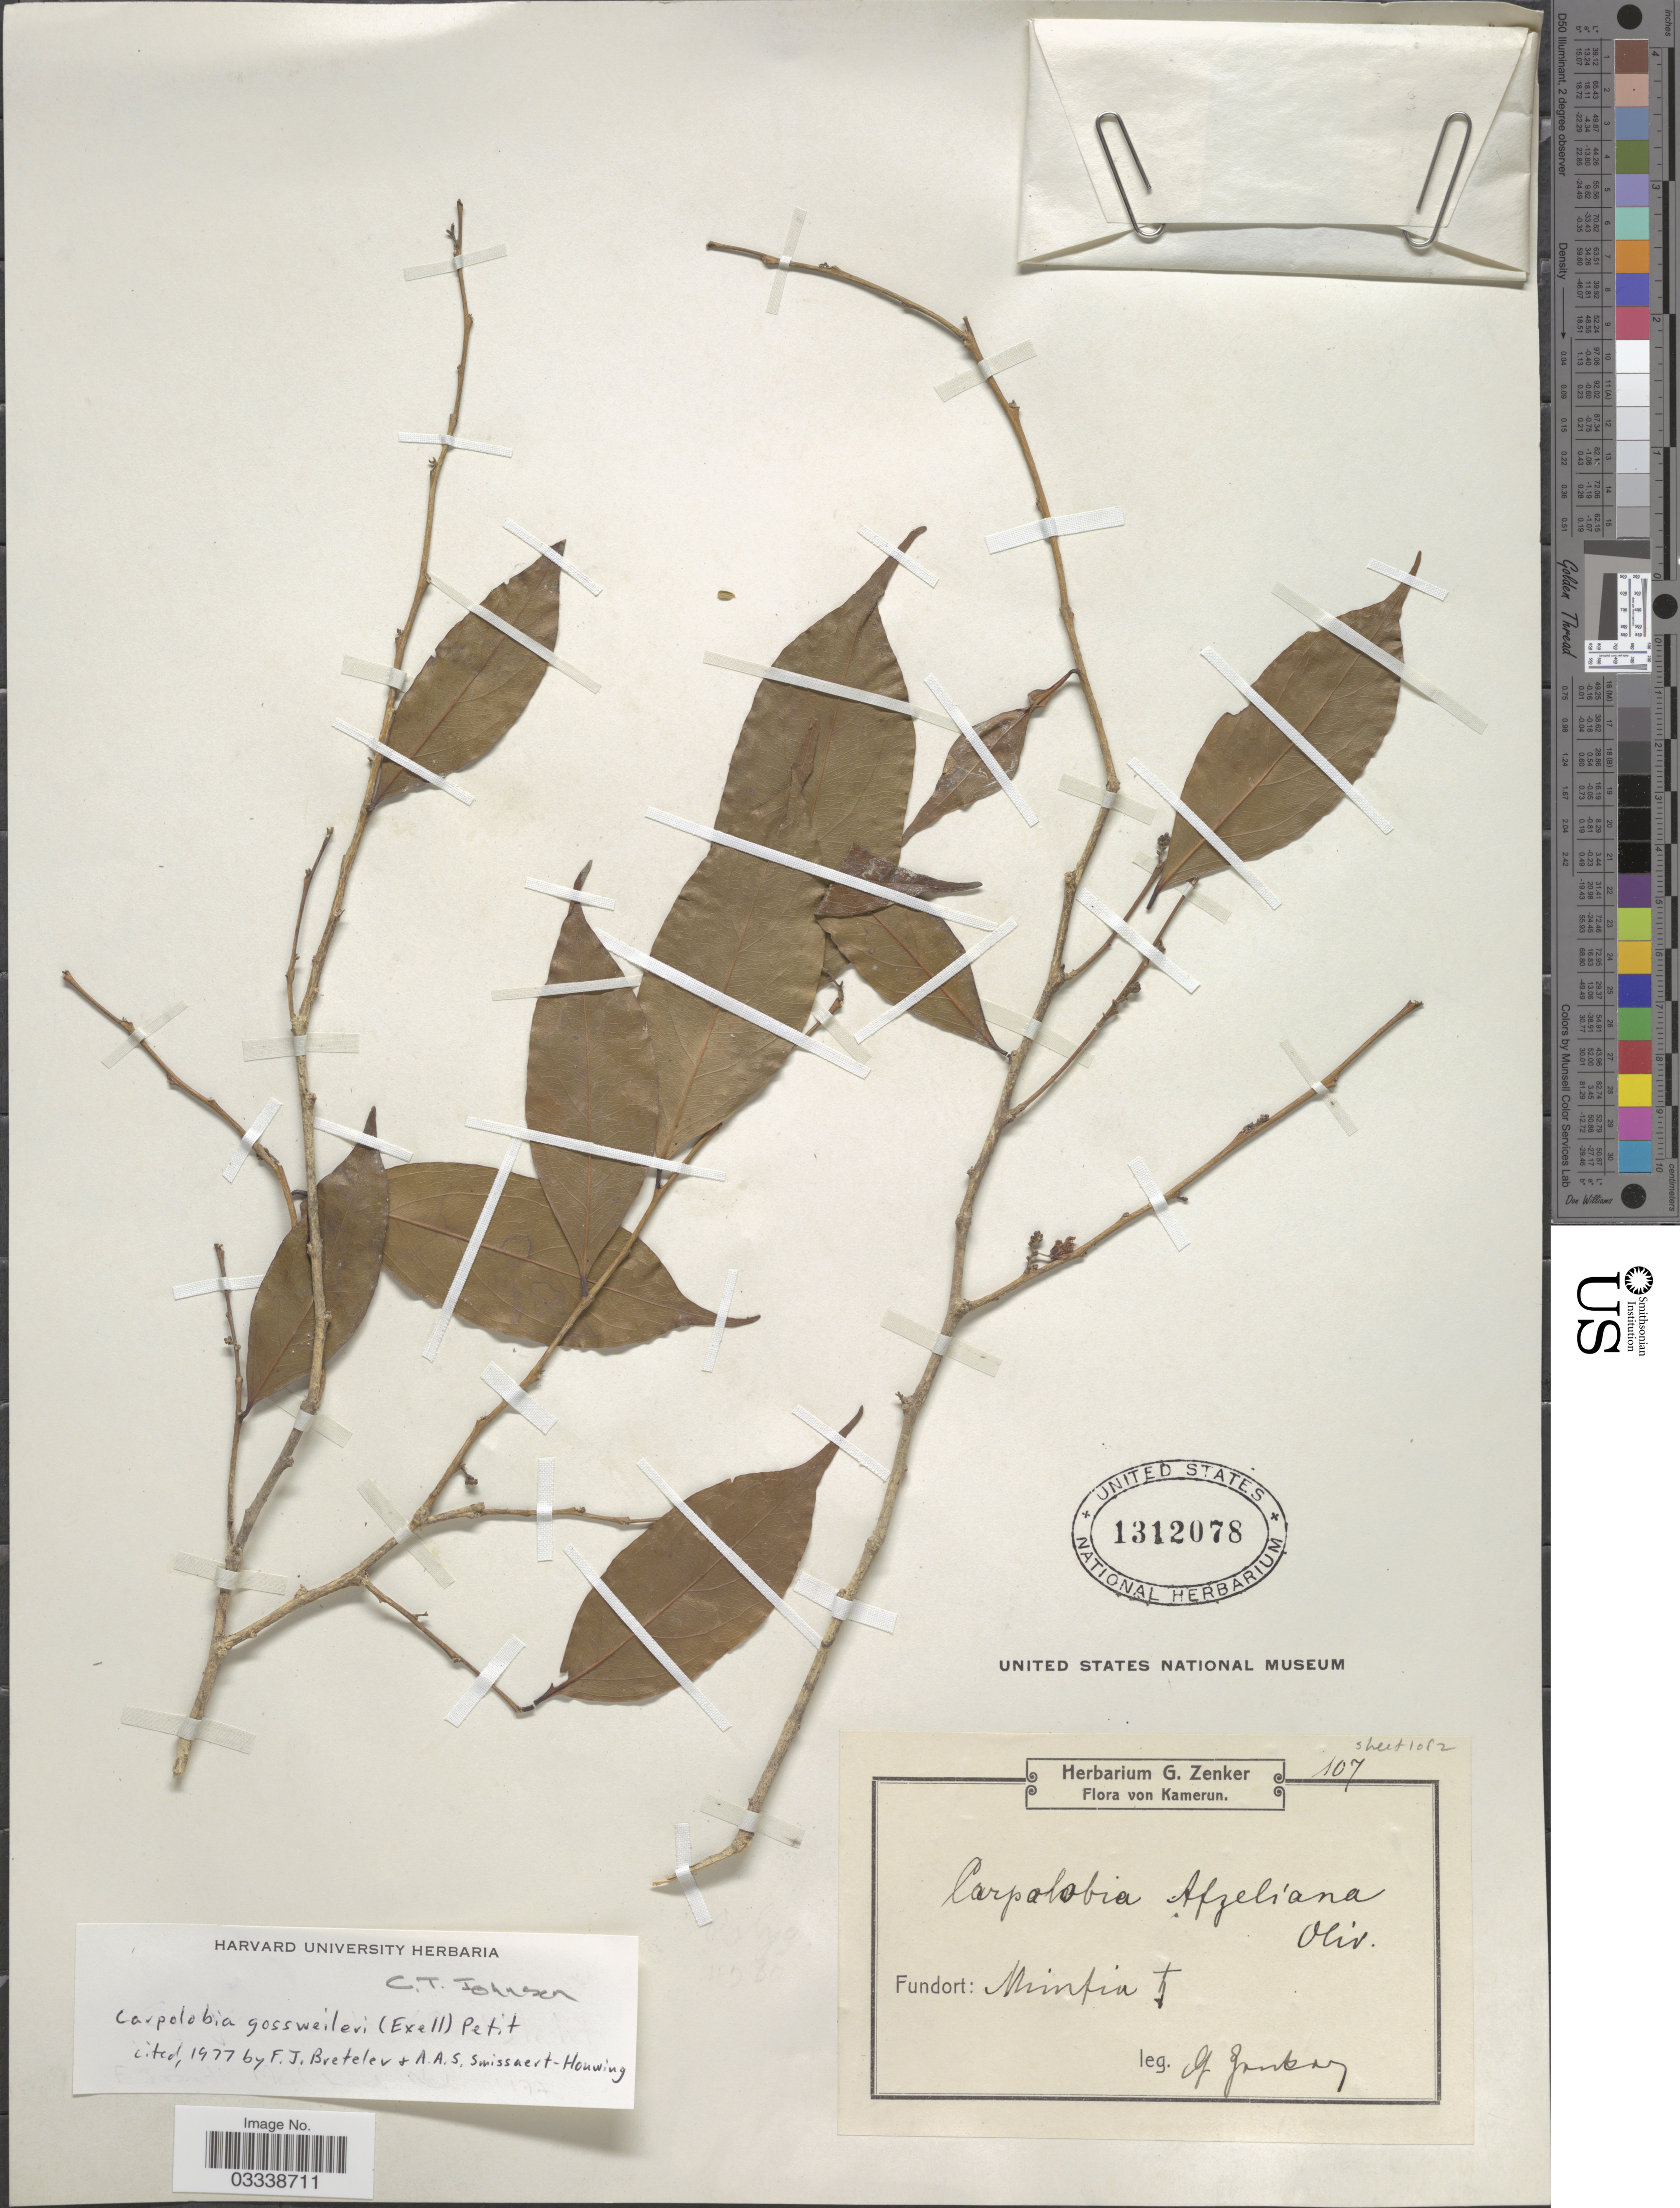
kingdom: Plantae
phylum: Tracheophyta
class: Magnoliopsida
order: Fabales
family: Polygalaceae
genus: Carpolobia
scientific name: Carpolobia gossweileri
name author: (Exell) E.M.A. Petit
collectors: G. A. Zenker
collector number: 107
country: Cameroon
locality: Kamerun. Nimfia.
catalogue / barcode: US 1312078